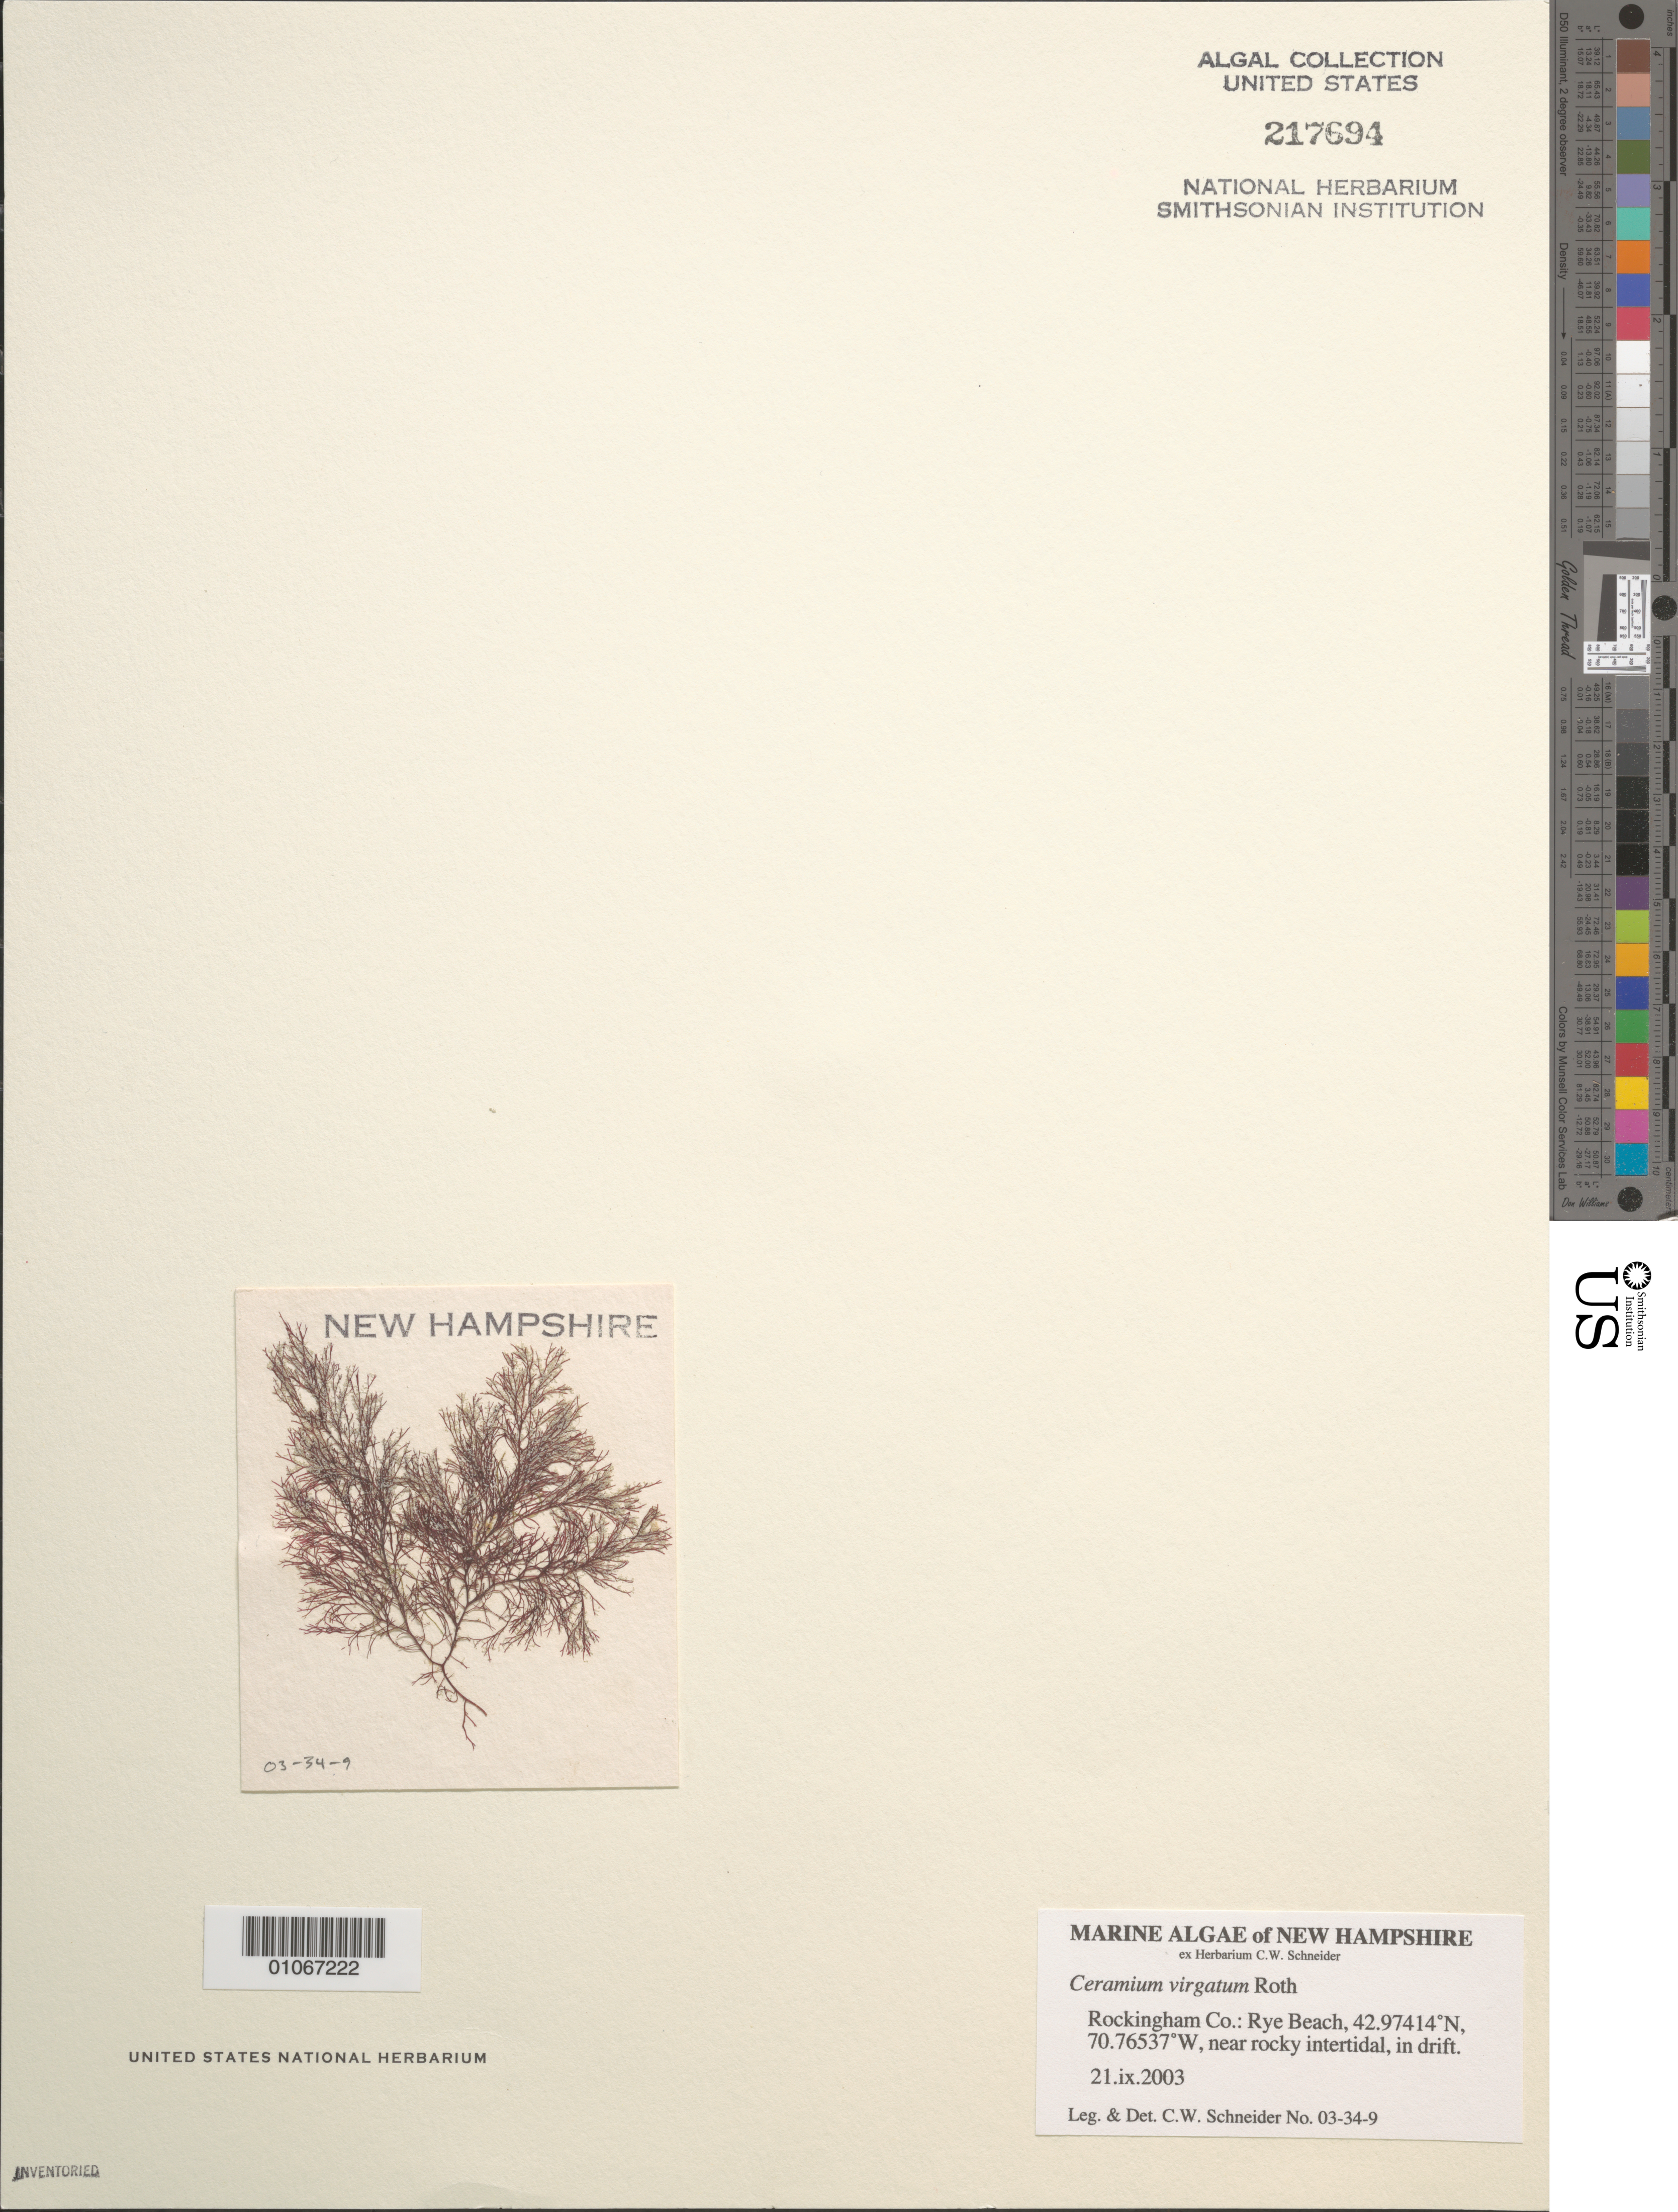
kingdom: Plantae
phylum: Rhodophyta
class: Florideophyceae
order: Ceramiales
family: Ceramiaceae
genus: Ceramium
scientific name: Ceramium virgatum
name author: Roth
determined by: Schneider, C. W.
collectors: C. W. Schneider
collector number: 03-34-9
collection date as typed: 21 Sep 2003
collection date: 2003-09-21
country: United States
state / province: New Hampshire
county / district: Rockingham County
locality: Rye Beach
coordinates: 42.97414 N, 70.76537 W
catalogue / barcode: US 217694